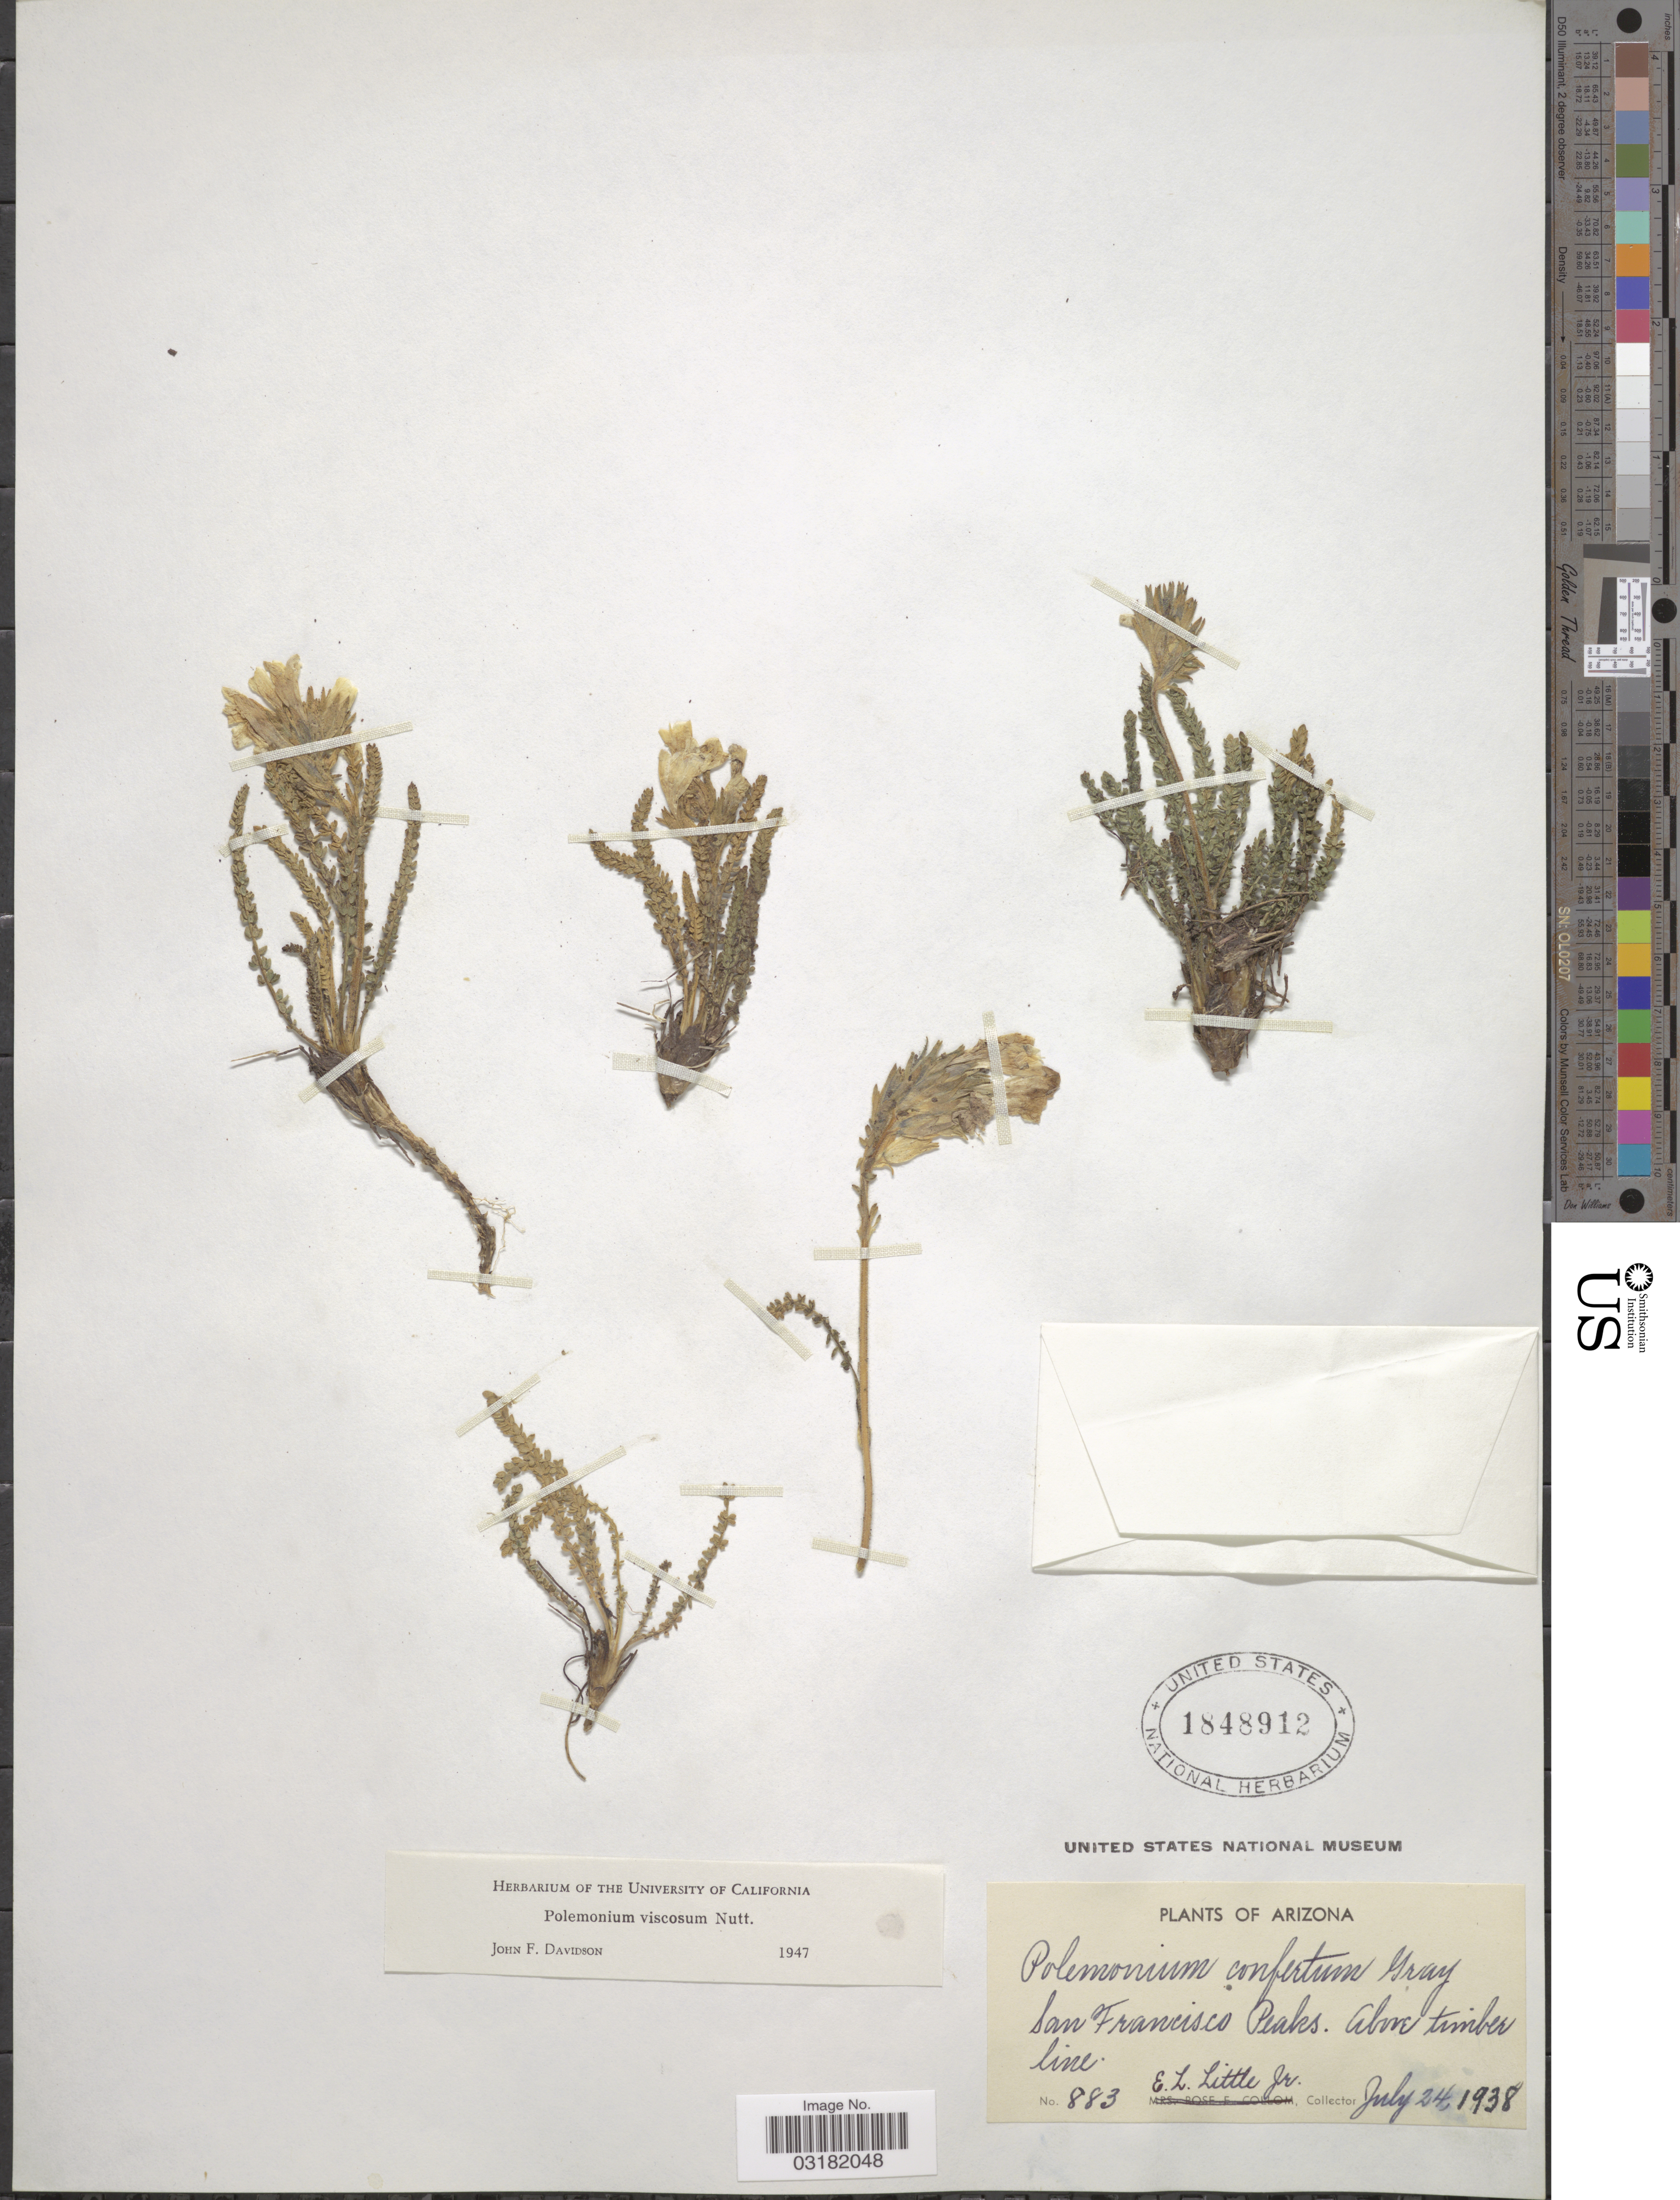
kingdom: Plantae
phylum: Tracheophyta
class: Magnoliopsida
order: Ericales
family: Polemoniaceae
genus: Polemonium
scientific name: Polemonium viscosum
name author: Nutt.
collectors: E. L. Little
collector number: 883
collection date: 1938-07-24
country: United States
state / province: Arizona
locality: San Francisco Peaks, Above timber line.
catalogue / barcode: US 1848912